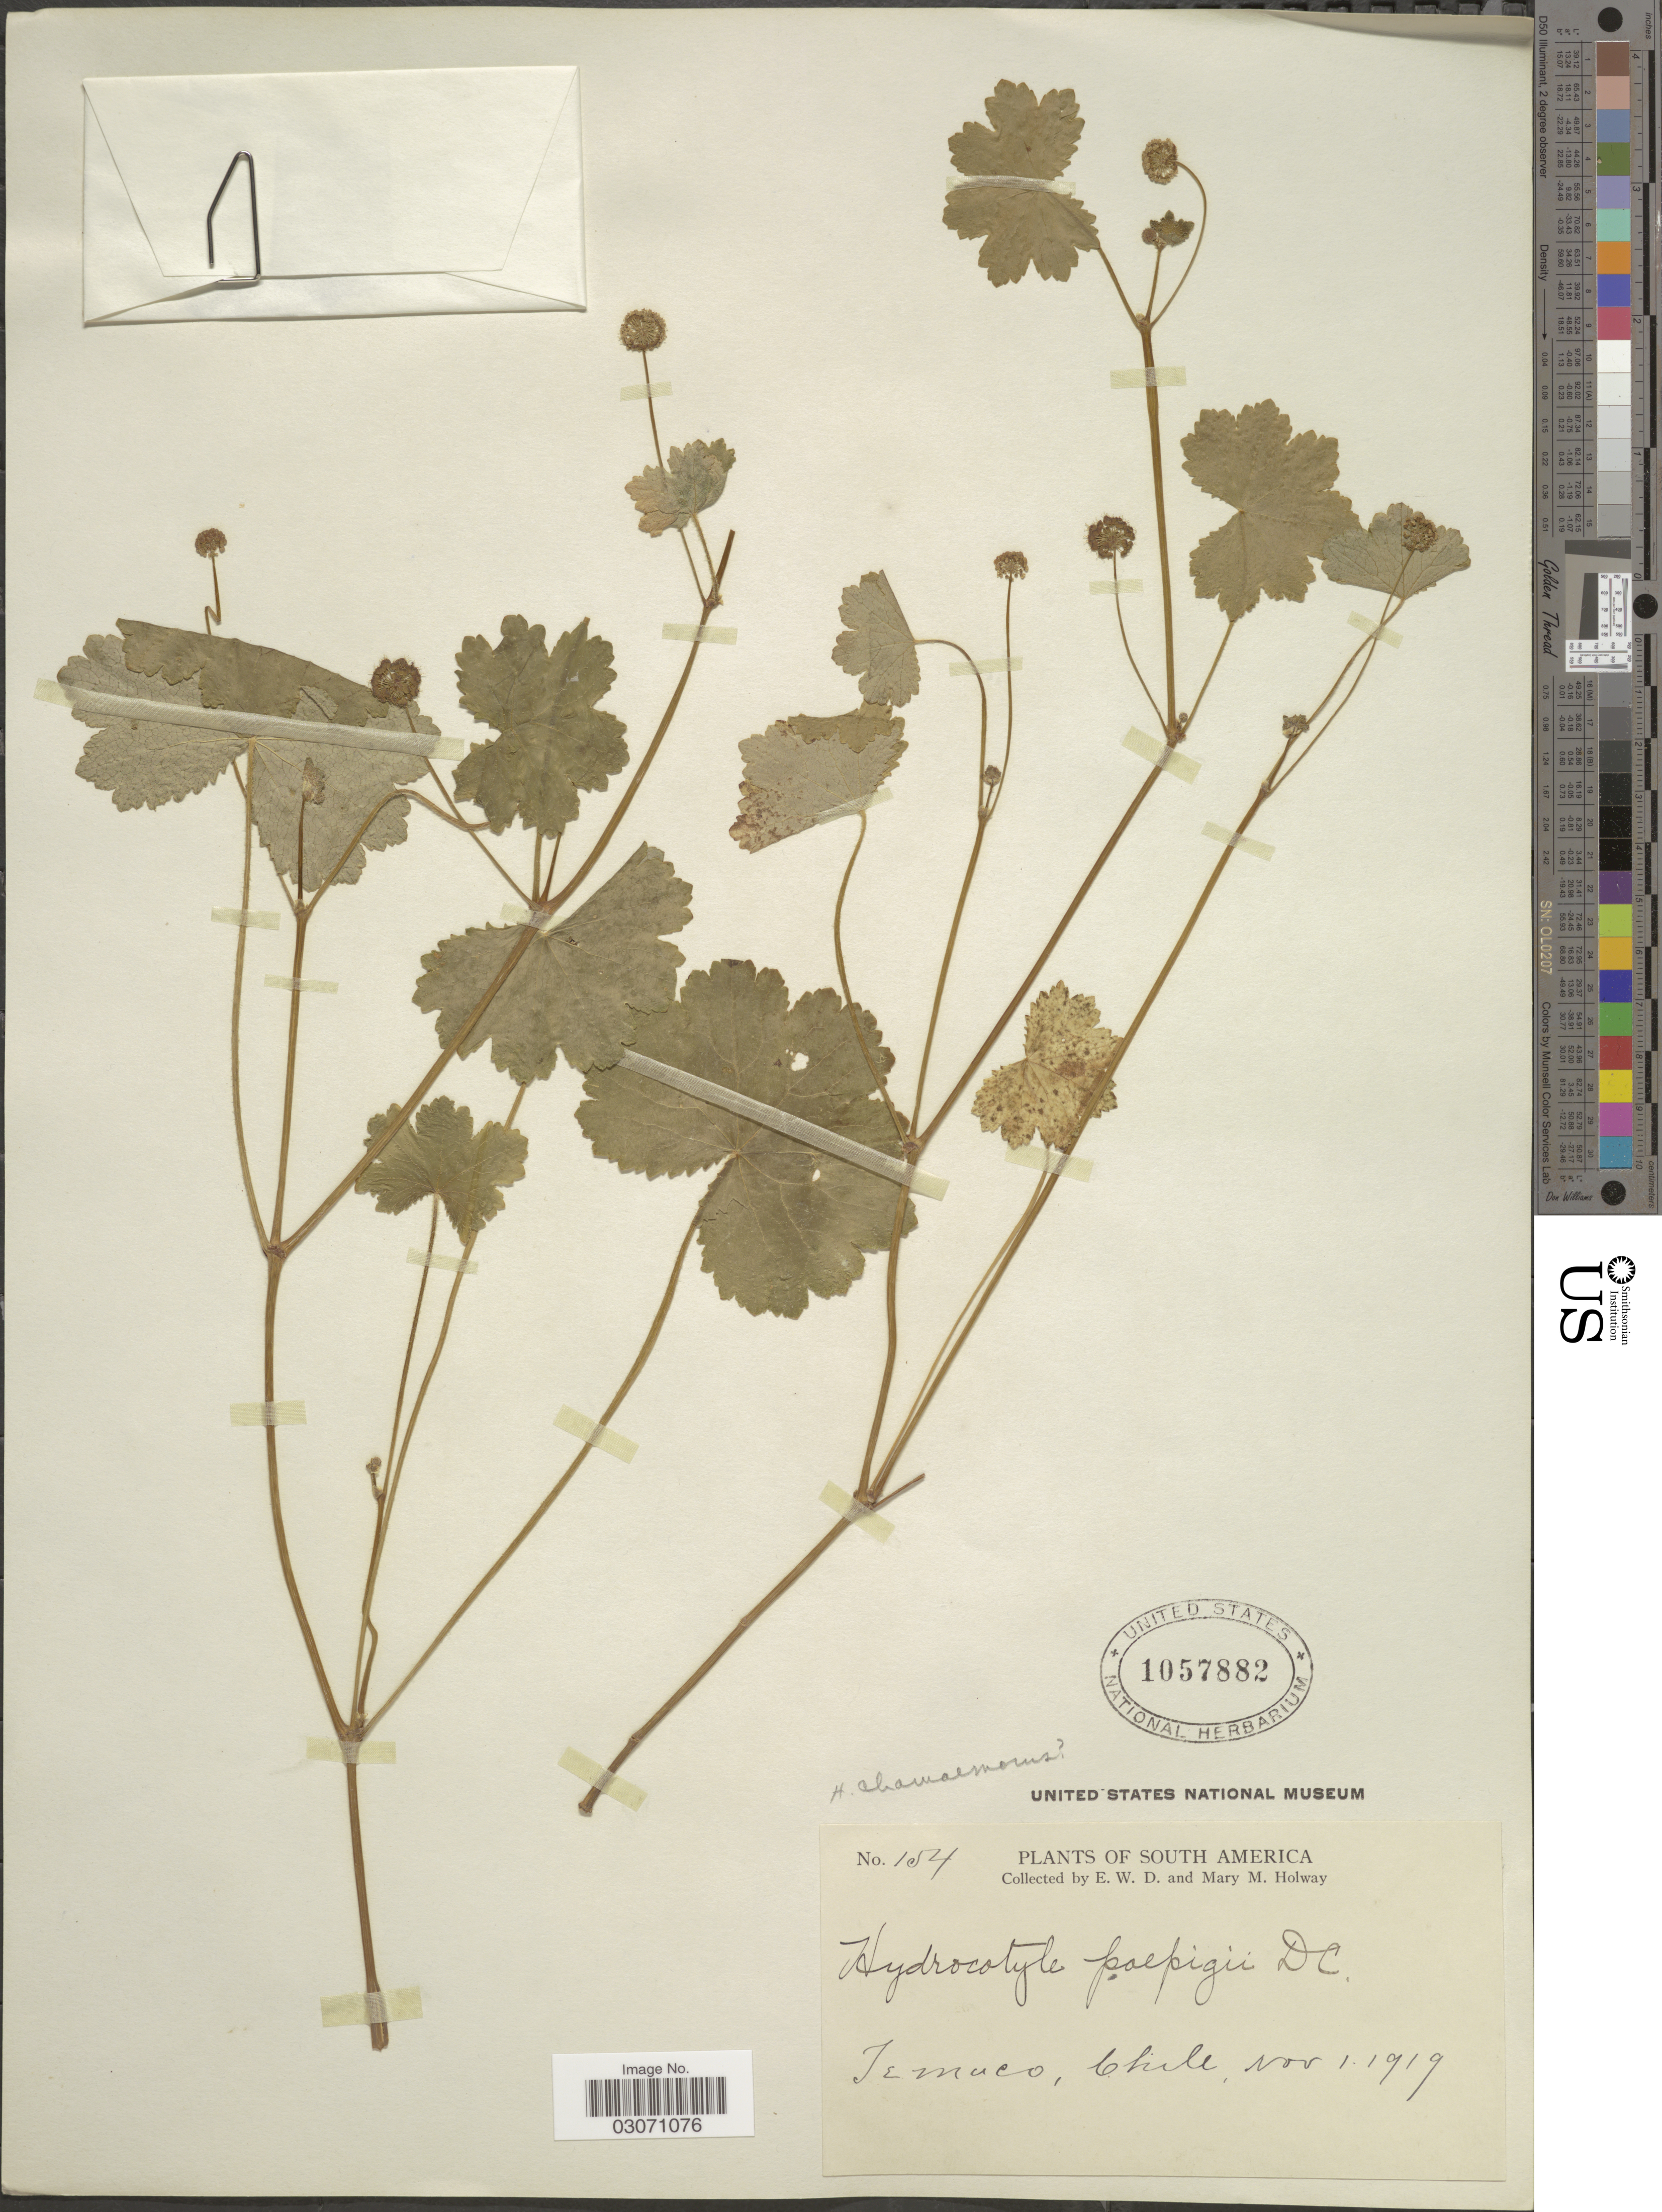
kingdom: Plantae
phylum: Tracheophyta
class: Magnoliopsida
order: Apiales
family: Araliaceae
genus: Hydrocotyle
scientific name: Hydrocotyle poeppigii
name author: DC.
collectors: E. W. D. Holway & M. M. Holway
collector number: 154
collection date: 1919-11-01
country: Chile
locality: Temuco, Chile.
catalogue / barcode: US 1057882